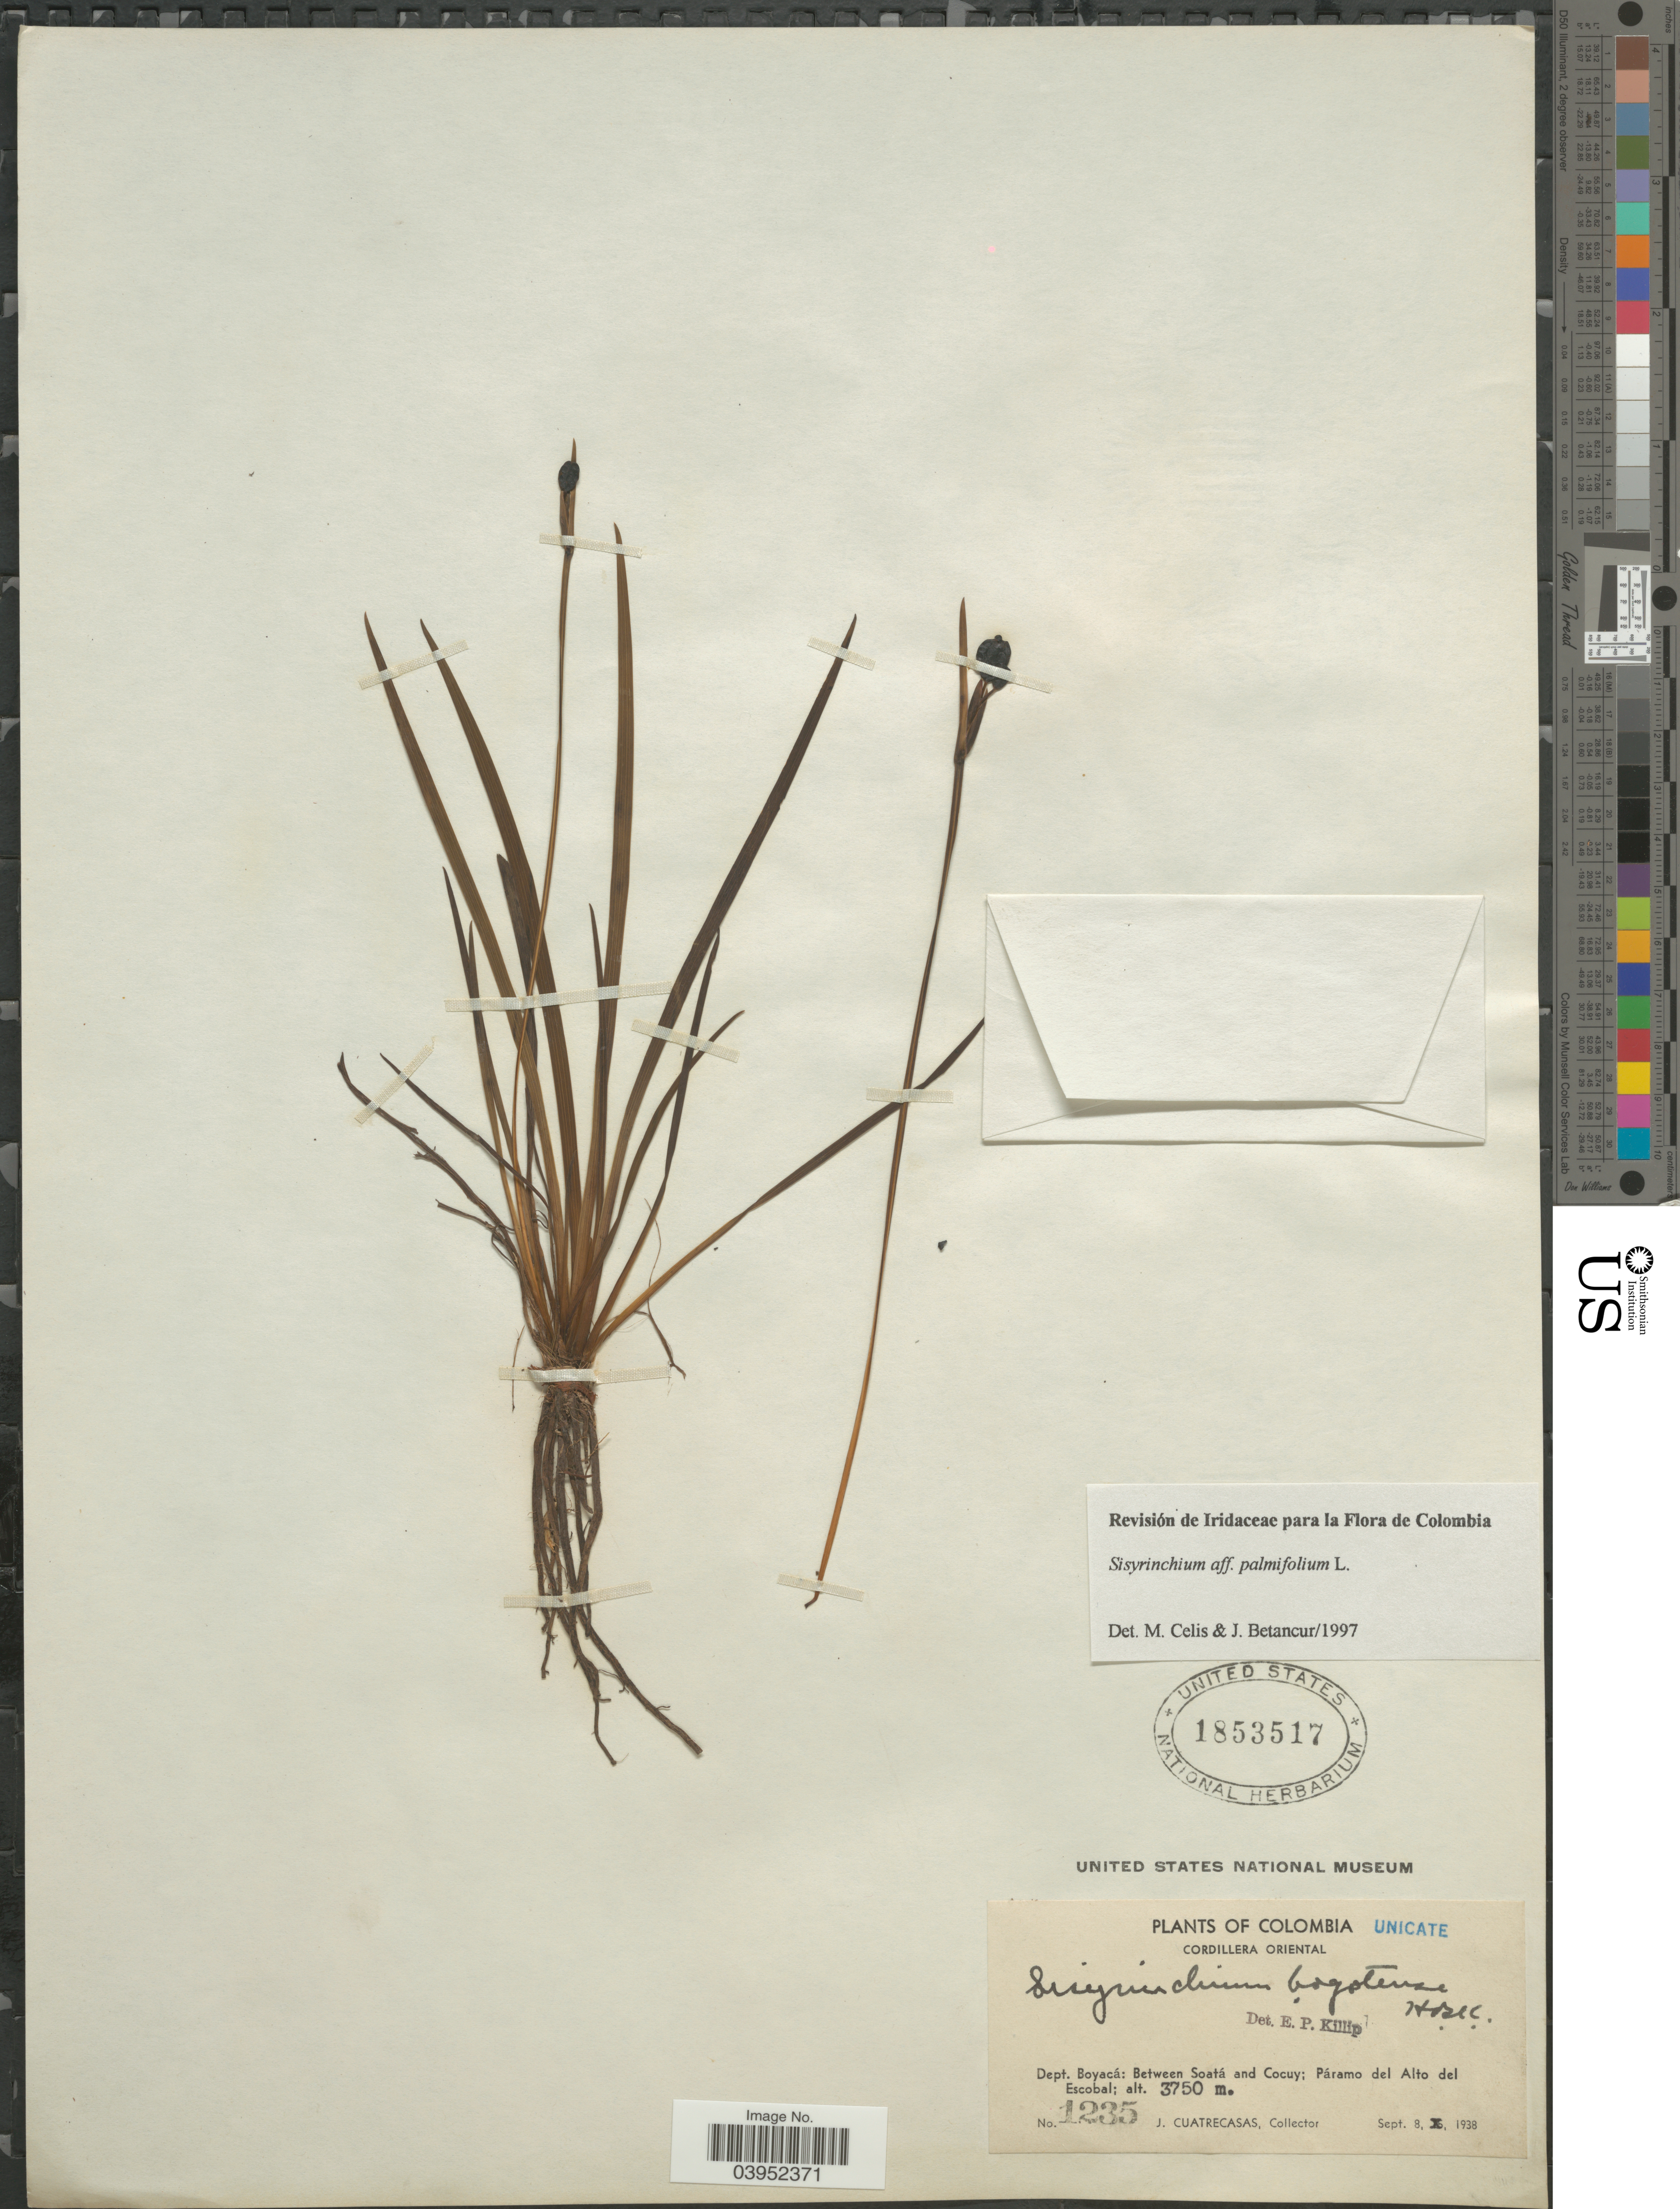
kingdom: Plantae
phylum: Tracheophyta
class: Liliopsida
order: Asparagales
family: Iridaceae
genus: Sisyrinchium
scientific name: Sisyrinchium palmifolium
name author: L.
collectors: J. Cuatrecasas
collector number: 1235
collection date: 1938-09-08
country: Colombia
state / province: Boyacá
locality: Cordillera Oriental. Dept. Boyacá: Between Soatá and Cocuy; Páramo del Alto del Escobal.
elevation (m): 3750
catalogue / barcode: US 1853517